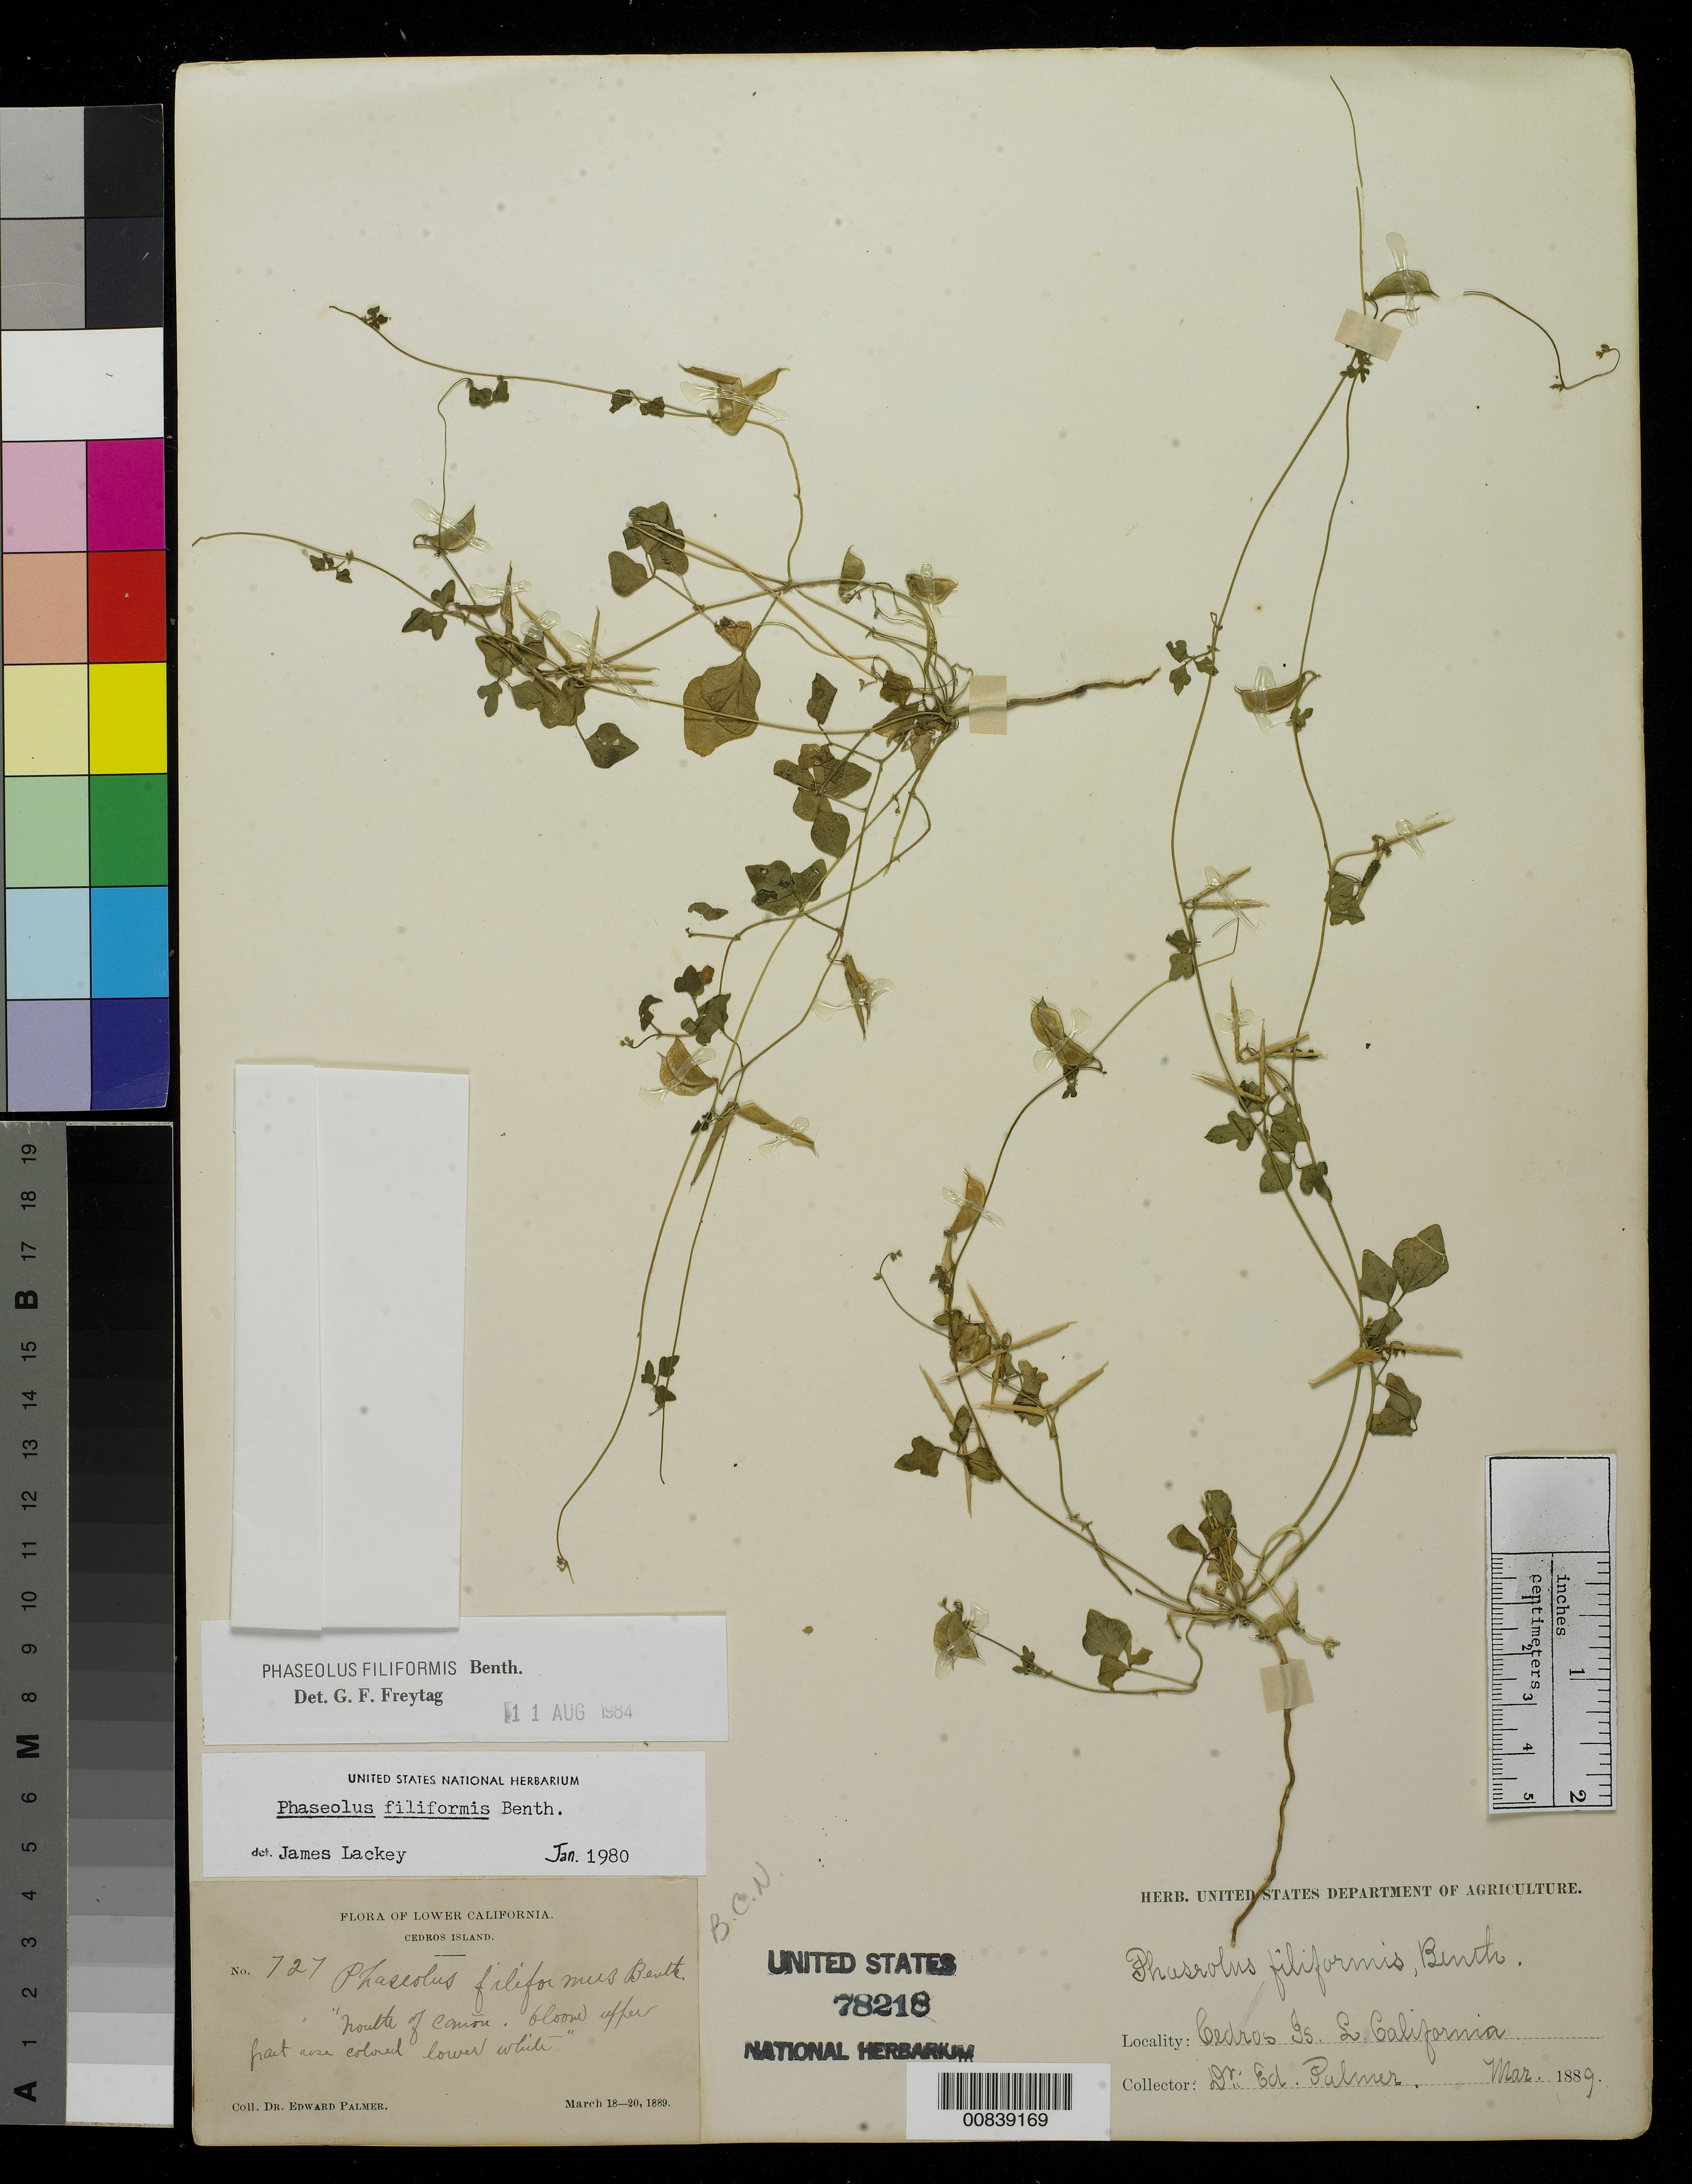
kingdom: Plantae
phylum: Tracheophyta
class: Magnoliopsida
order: Fabales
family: Fabaceae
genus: Phaseolus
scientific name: Phaseolus filiformis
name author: Benth.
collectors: E. Palmer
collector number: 727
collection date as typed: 18 Mar 1889 to 20 Mar 1889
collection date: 1889-03-18/1889-03-20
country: Mexico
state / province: Baja California Norte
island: Cedros I.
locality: Cedros Island, Baja California. North of Cañon.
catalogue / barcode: US 78218